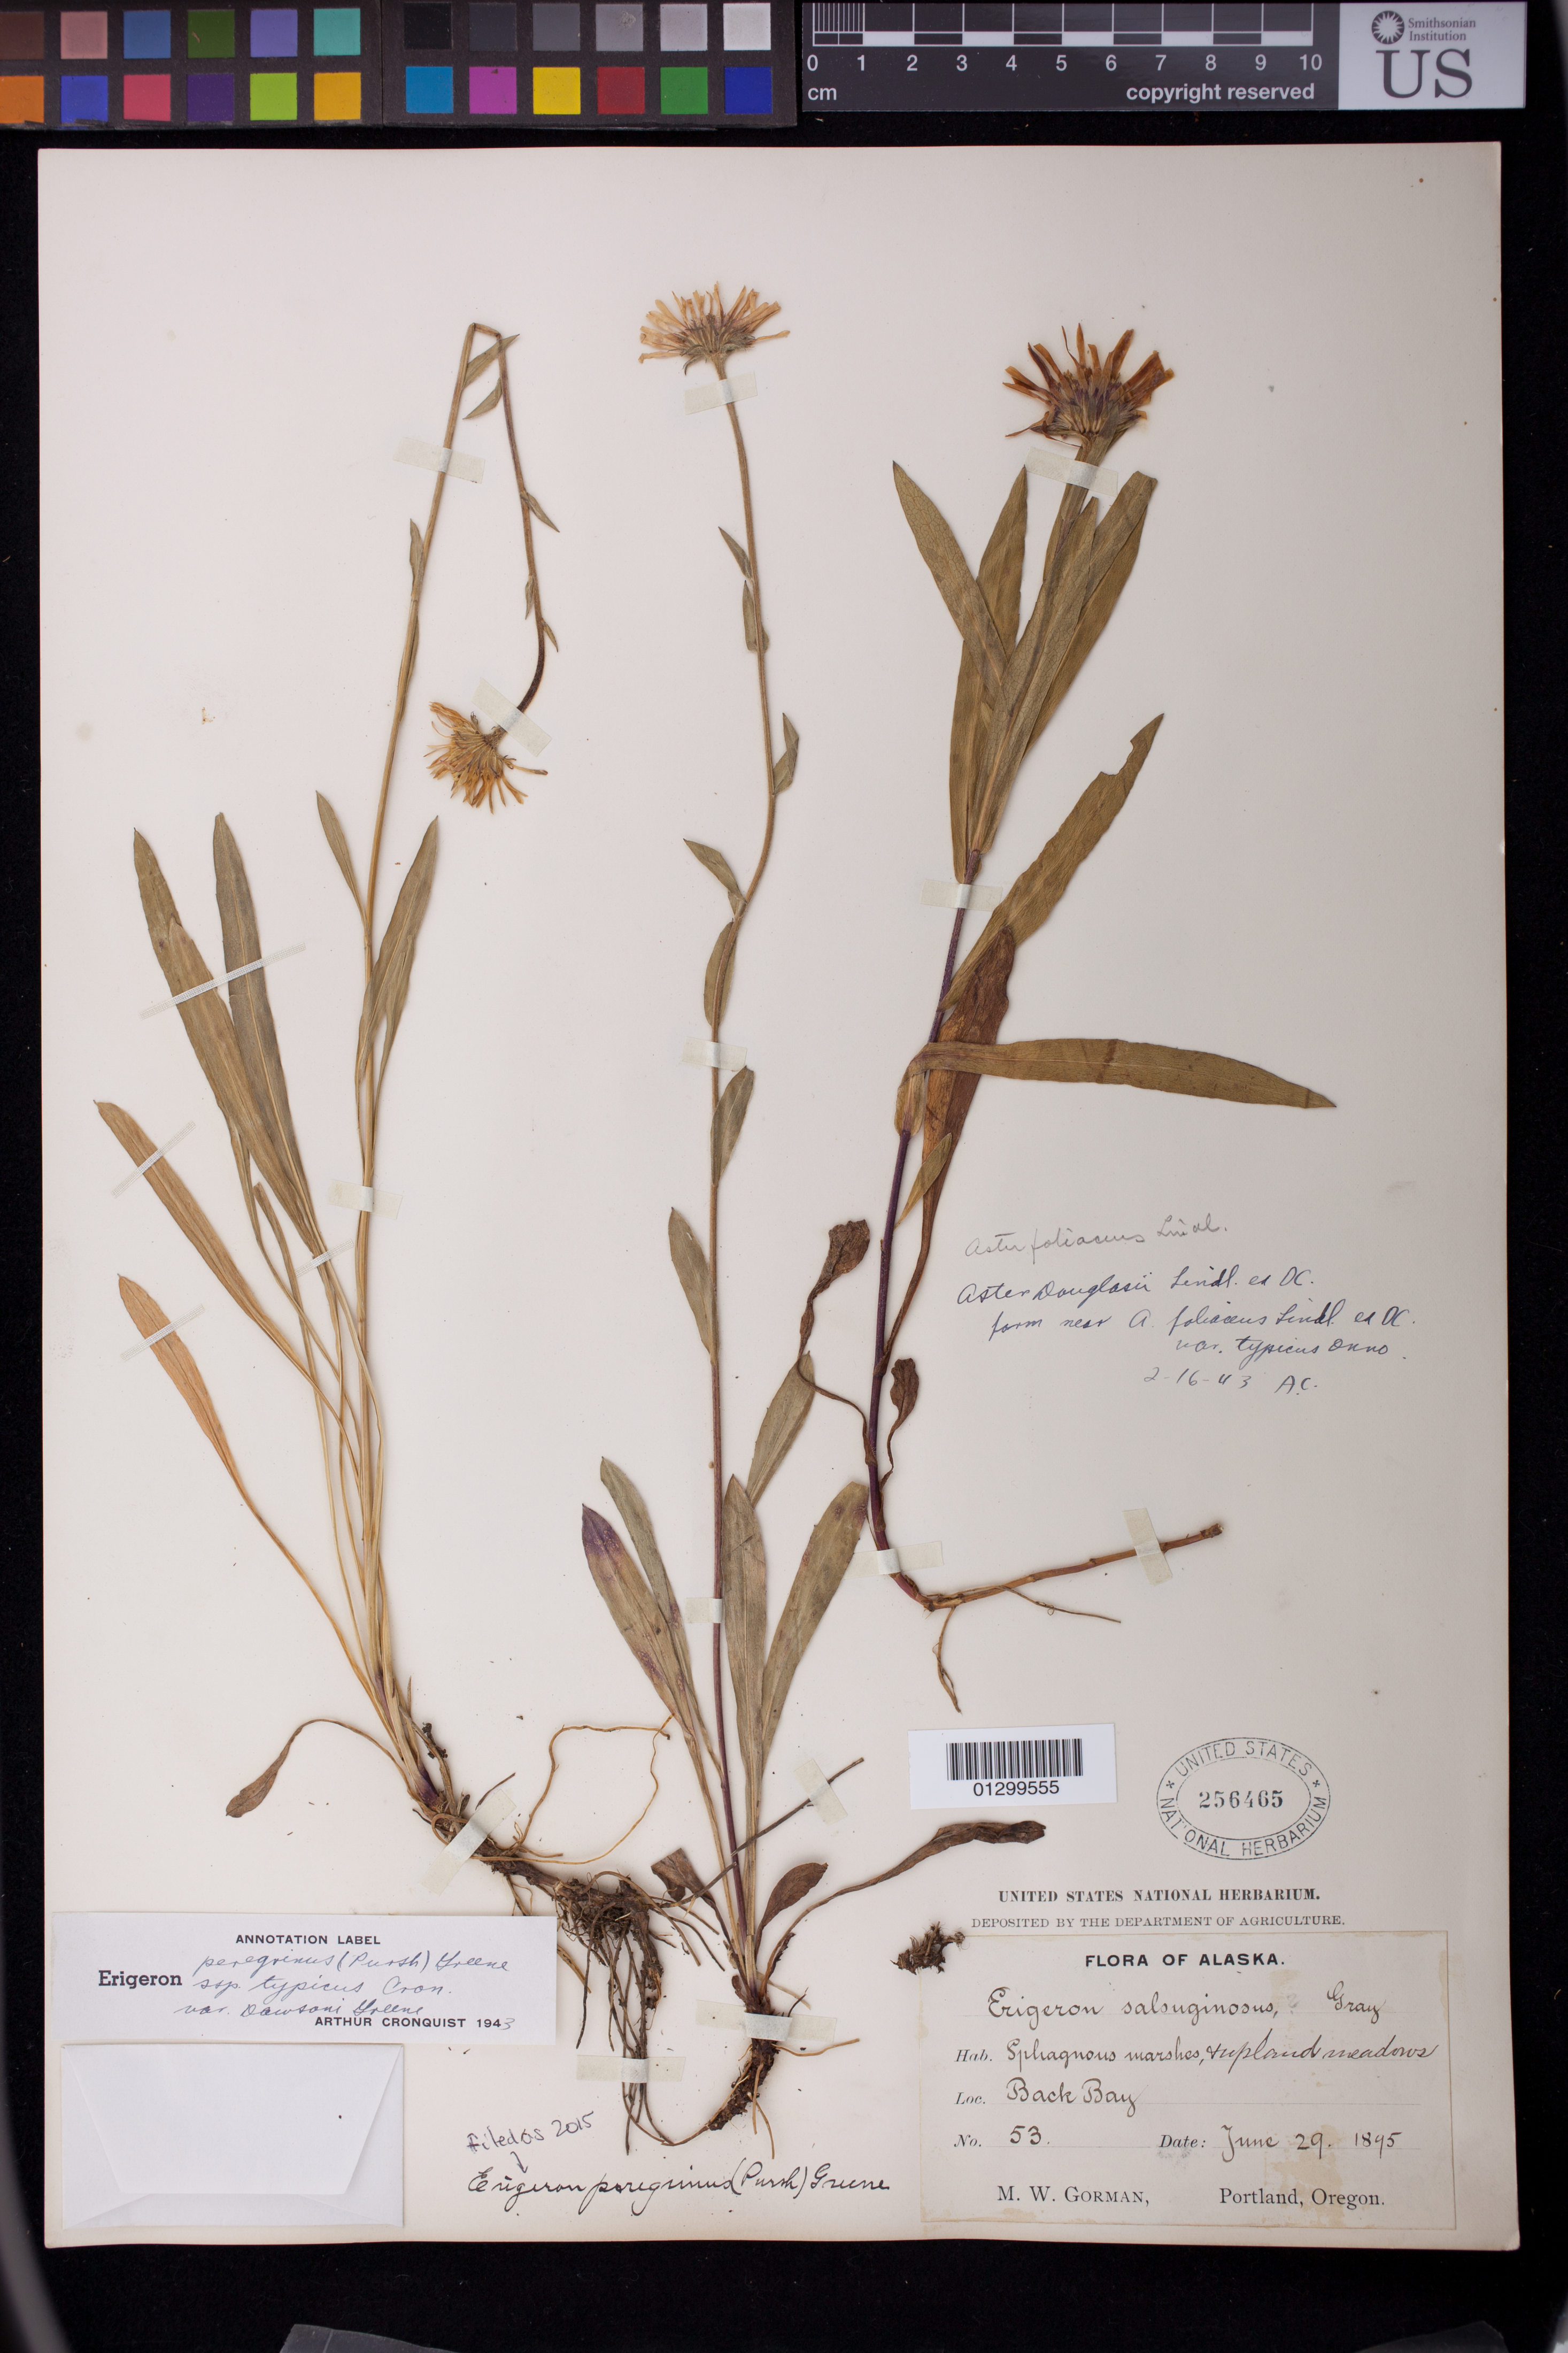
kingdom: Plantae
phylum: Tracheophyta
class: Magnoliopsida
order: Asterales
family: Asteraceae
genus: Erigeron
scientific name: Erigeron peregrinus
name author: (Banks ex Pursh) Greene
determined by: Cronquist, A. J.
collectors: M. W. Gorman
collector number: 53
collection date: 1895-06-29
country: United States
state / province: Alaska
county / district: Kodiak Island Borough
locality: Back Bay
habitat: Sphagnum marshes and upland meadows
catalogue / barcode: US 256465